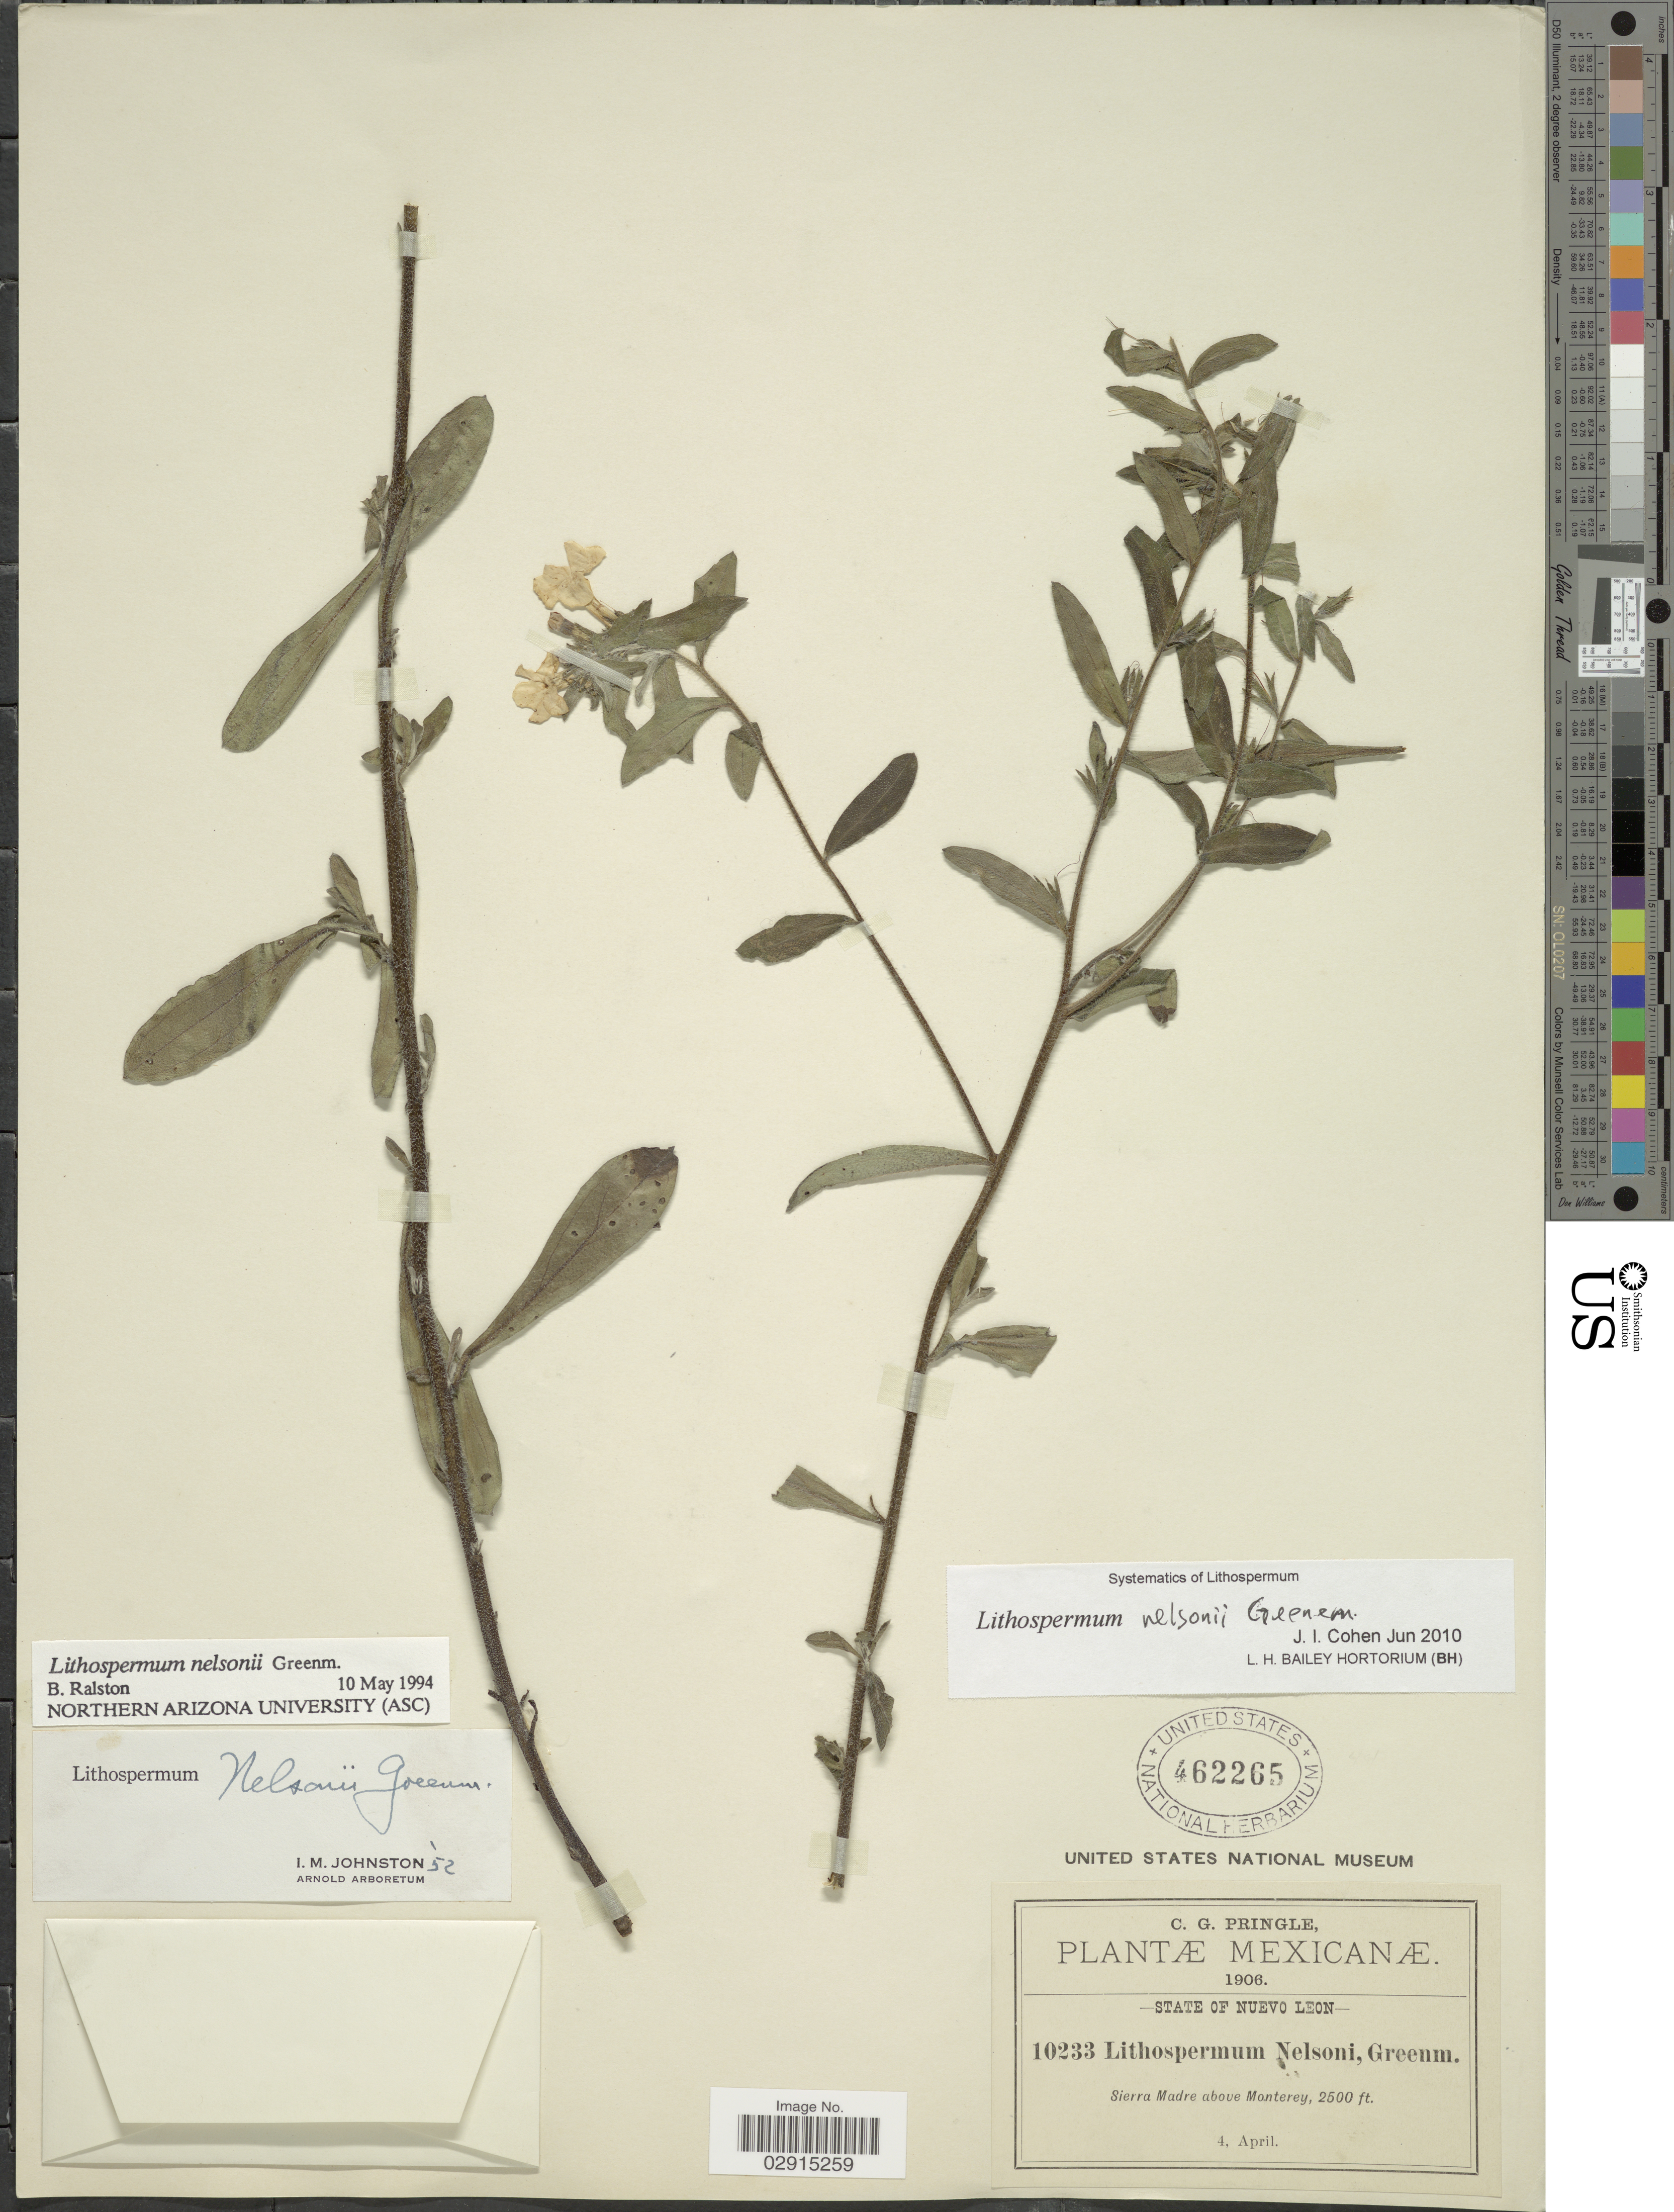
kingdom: Plantae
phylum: Tracheophyta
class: Magnoliopsida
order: Boraginales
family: Boraginaceae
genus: Lithospermum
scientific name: Lithospermum nelsonii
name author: Greenm.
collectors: C. G. Pringle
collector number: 10233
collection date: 1906-04-04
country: Mexico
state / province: Nuevo León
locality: Sierra Madre above Monterey.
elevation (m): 762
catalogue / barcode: US 462265